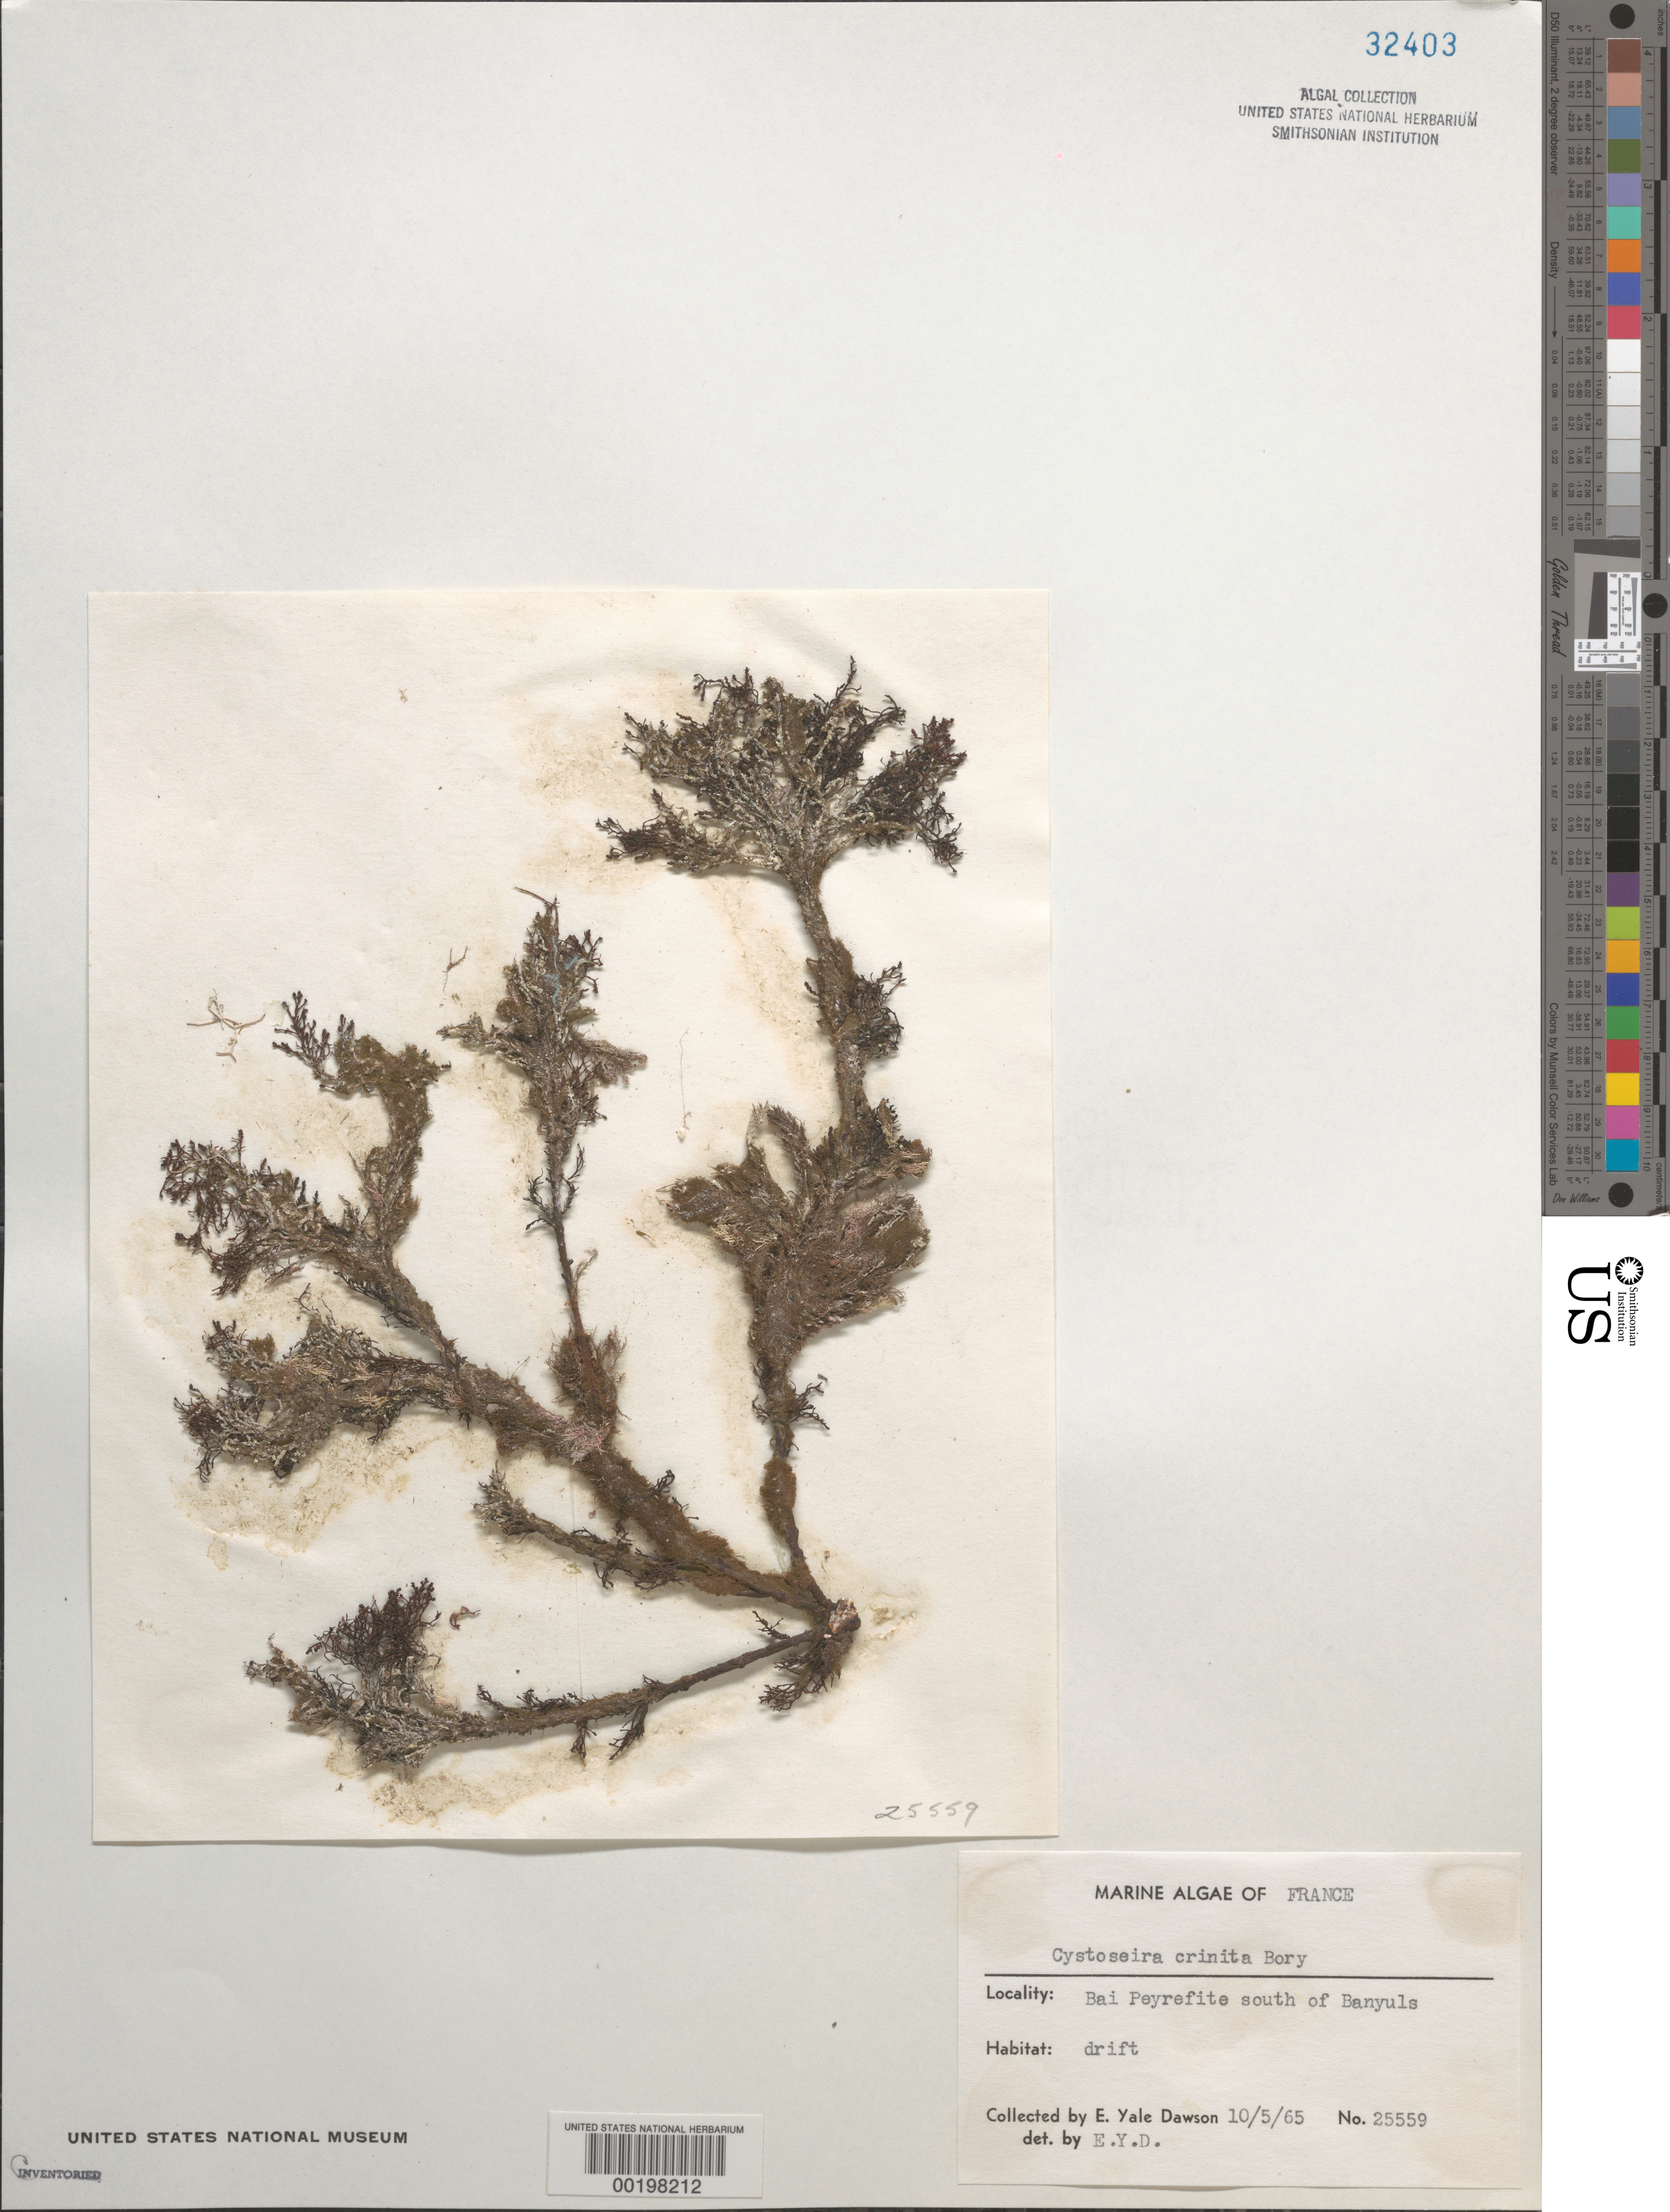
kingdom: Chromista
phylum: Ochrophyta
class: Phaeophyceae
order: Fucales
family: Sargassaceae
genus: Ericaria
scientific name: Ericaria crinita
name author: (Duby) Molinari & Guiry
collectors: E. Y. Dawson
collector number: EYD 25559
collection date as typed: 05 Oct 1965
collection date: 1965-10-05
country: France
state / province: Occitanie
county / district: Pyrénées-Orientales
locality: Bai Peyrefite south of Banyuls-sur-Mer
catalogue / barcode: US 32403